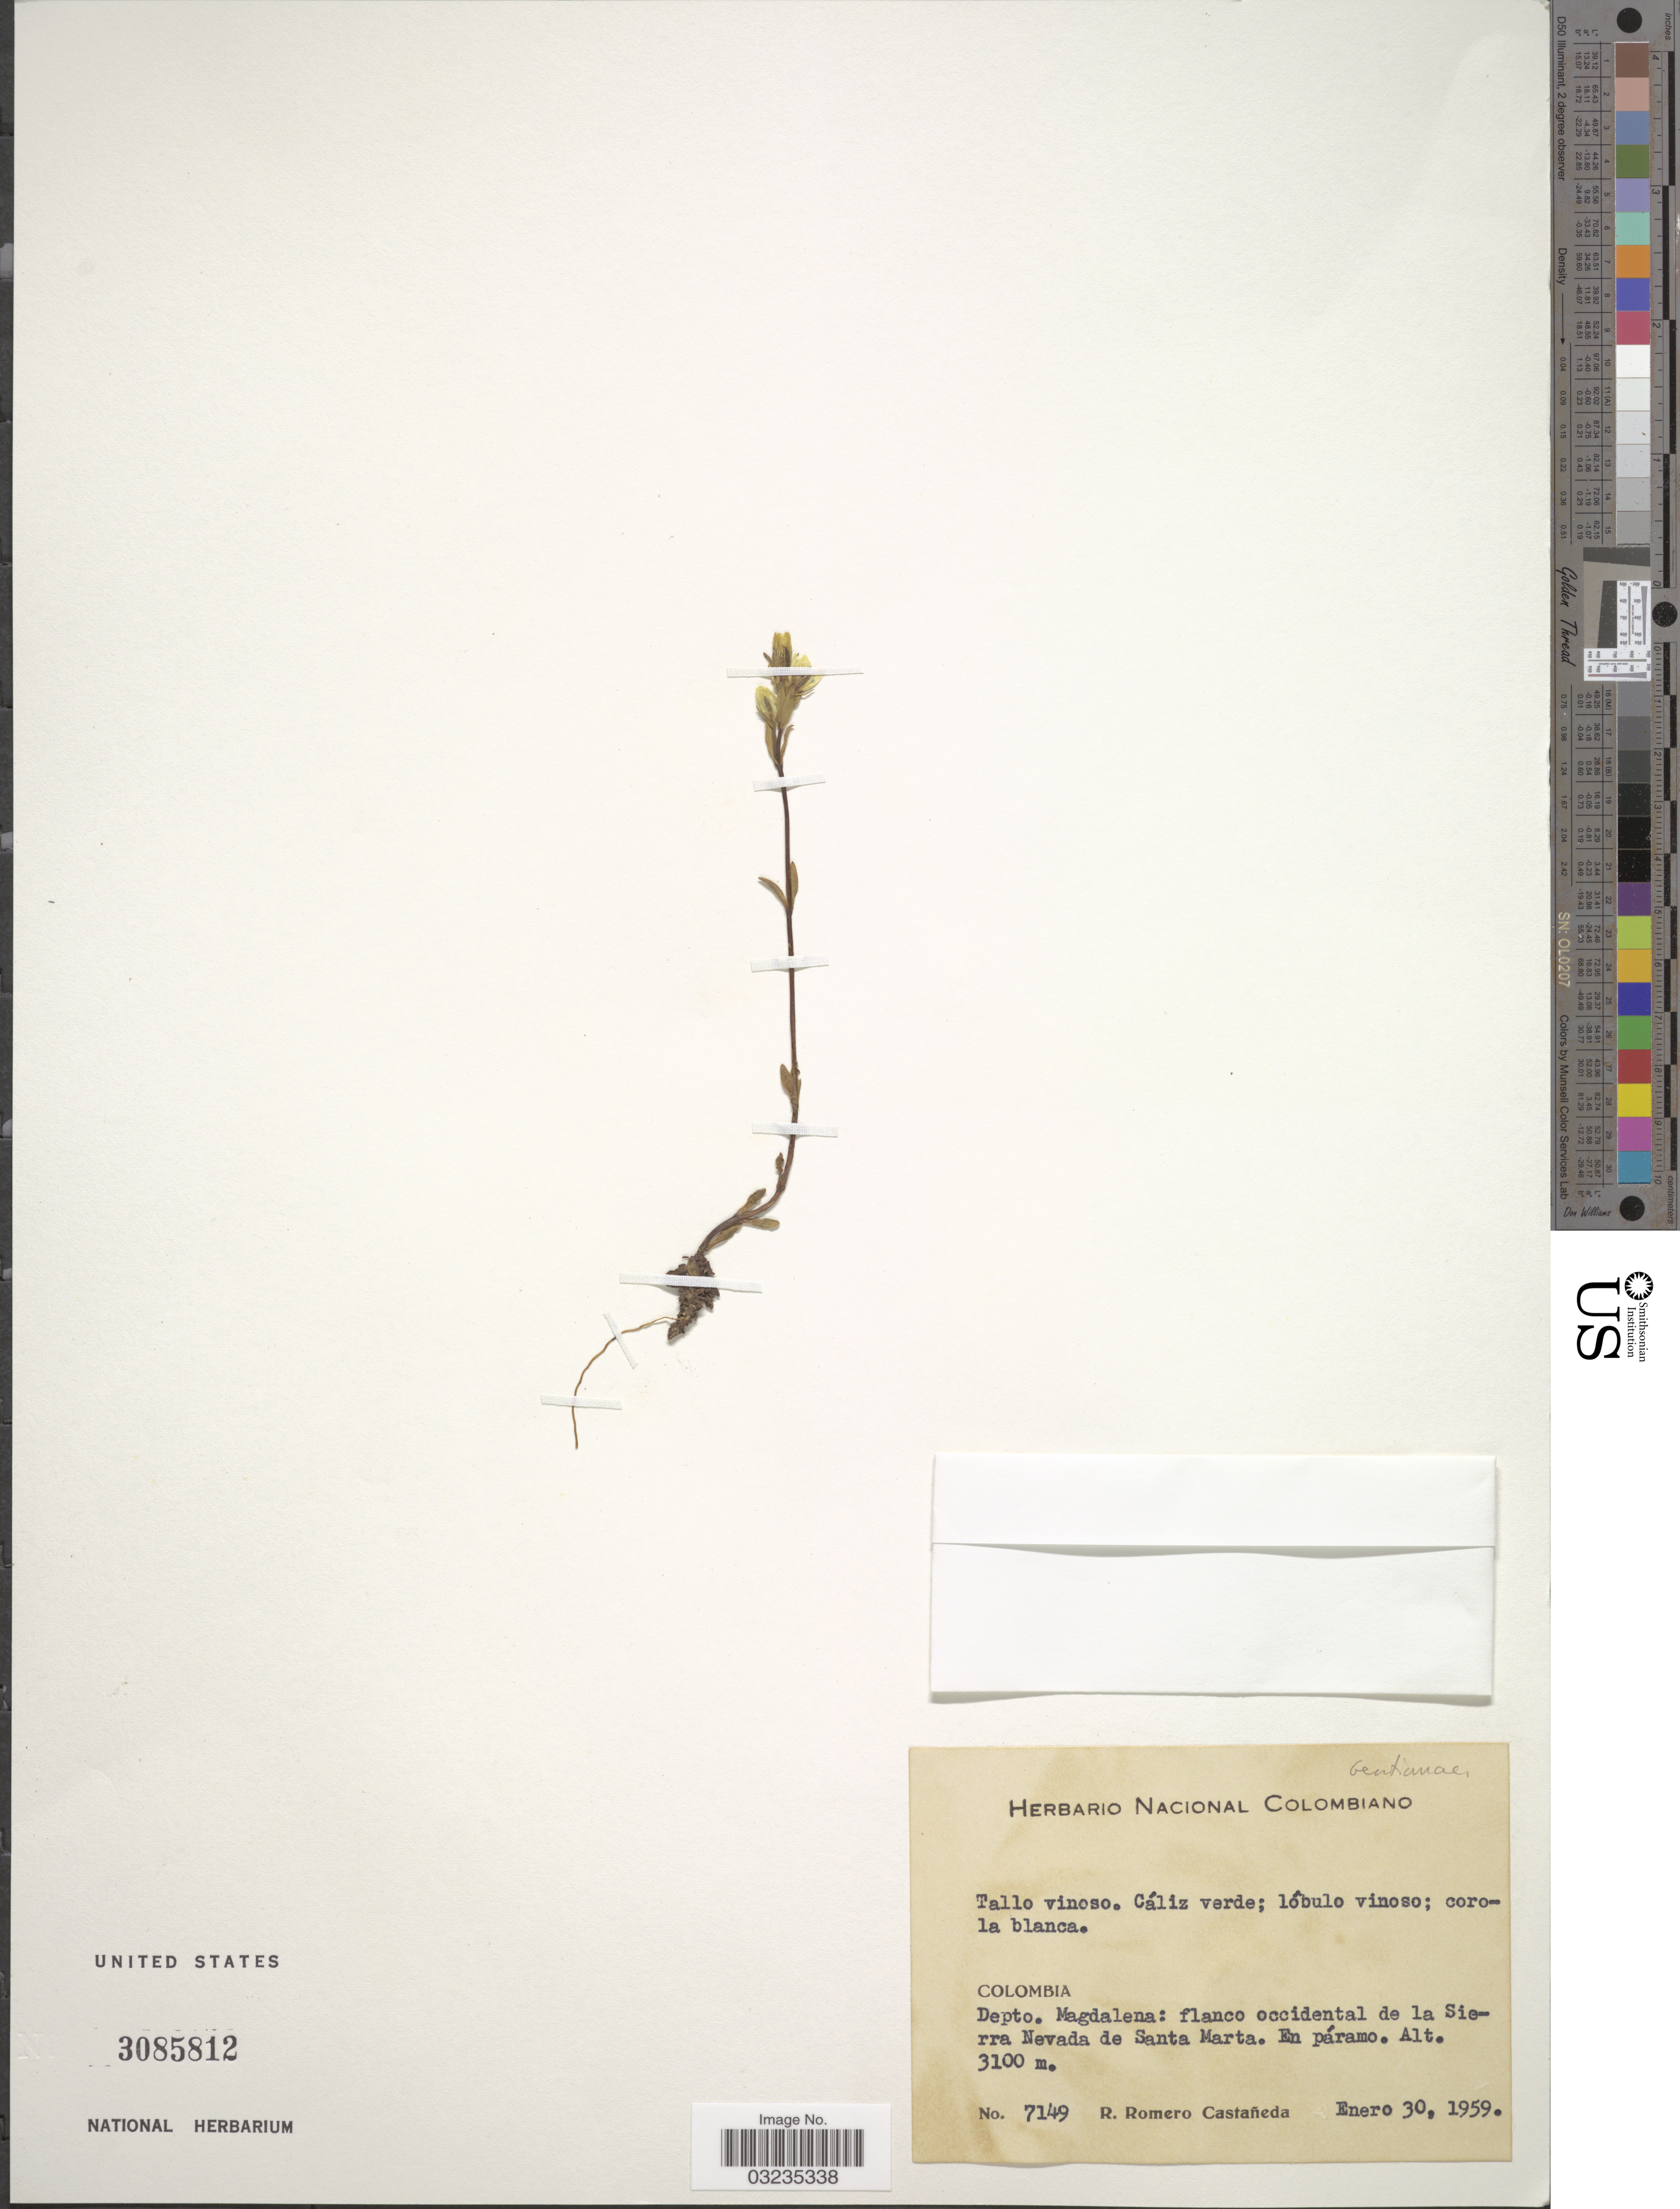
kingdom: Plantae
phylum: Tracheophyta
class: Magnoliopsida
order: Gentianales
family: Gentianaceae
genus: Gentiana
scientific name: Gentiana sp.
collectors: R. Romero Castañeda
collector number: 7149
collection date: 1959-01-30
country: Colombia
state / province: Magdalena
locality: Depto. Magdalena: flanco occidental de la Sierra Nevada de Santa Marta.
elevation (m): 3100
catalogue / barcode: US 3085812